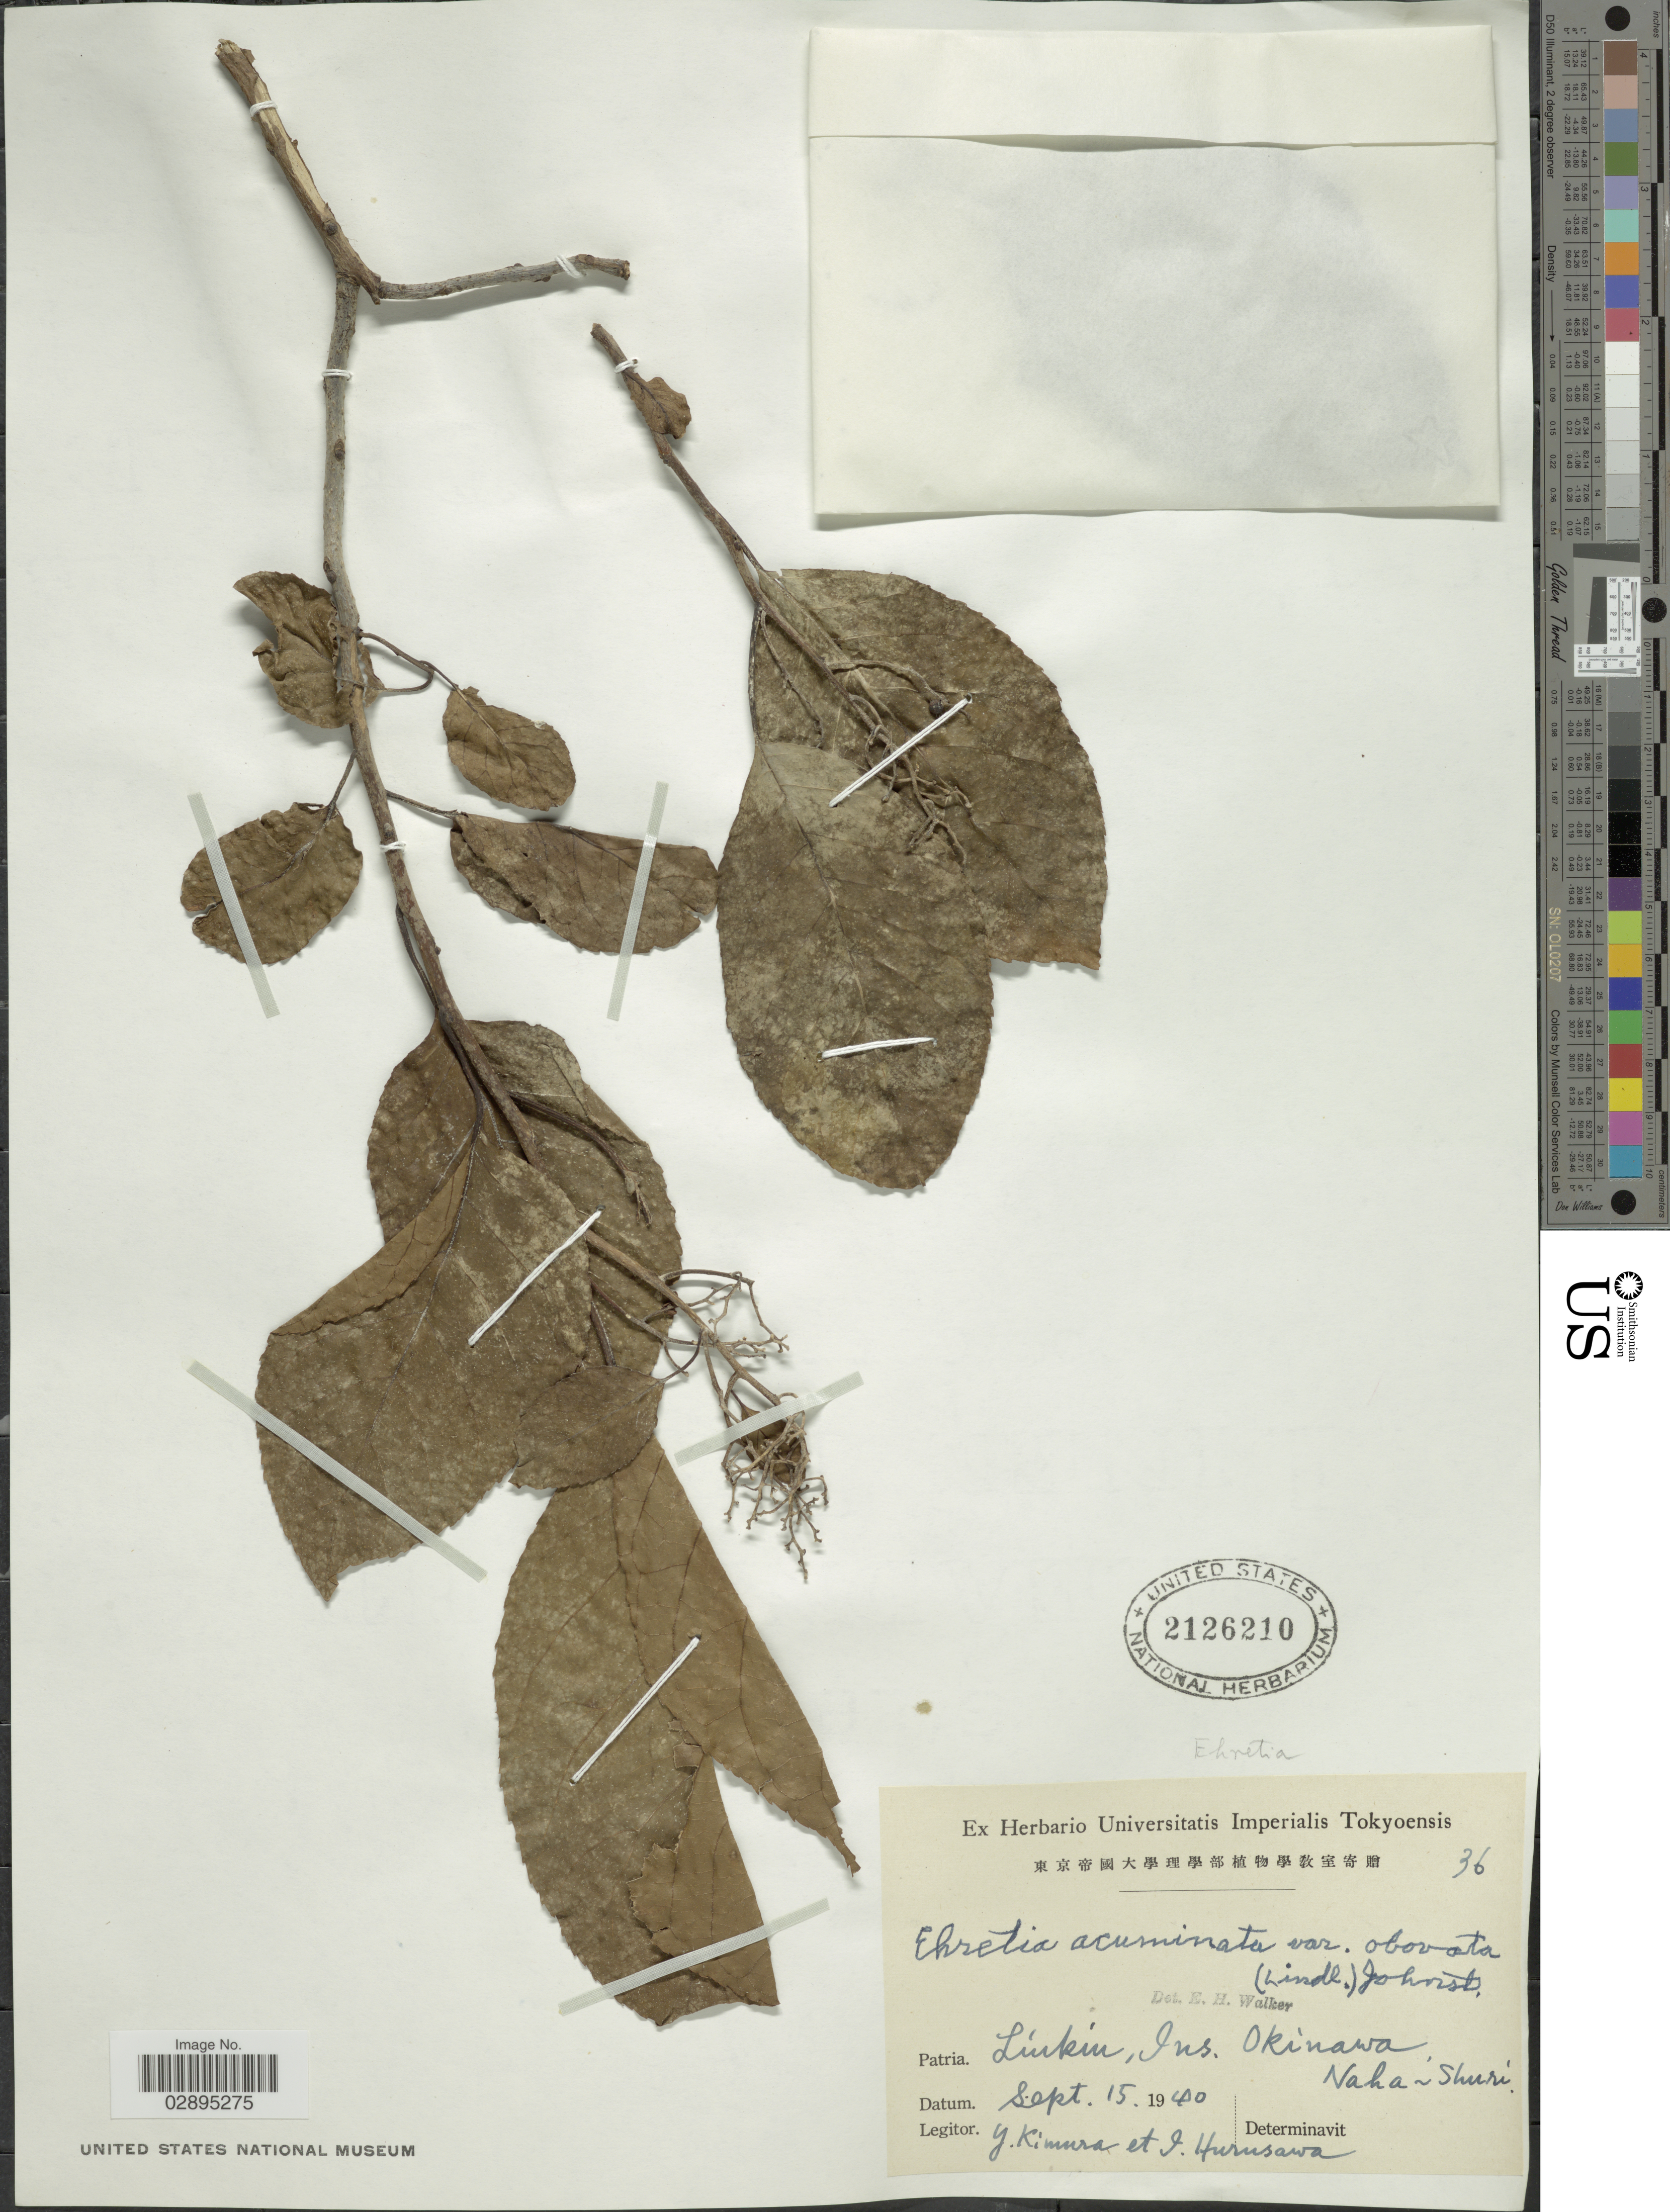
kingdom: Plantae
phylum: Tracheophyta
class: Magnoliopsida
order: Boraginales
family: Ehretiaceae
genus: Ehretia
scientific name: Ehretia acuminata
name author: R. Br.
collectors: Y. Kimura & I. Hurusawa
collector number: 36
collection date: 1940-09-15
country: Japan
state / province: Okinawa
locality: Liukiu, Ins. Okinawa. Naha-Shuri.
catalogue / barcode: US 2126210